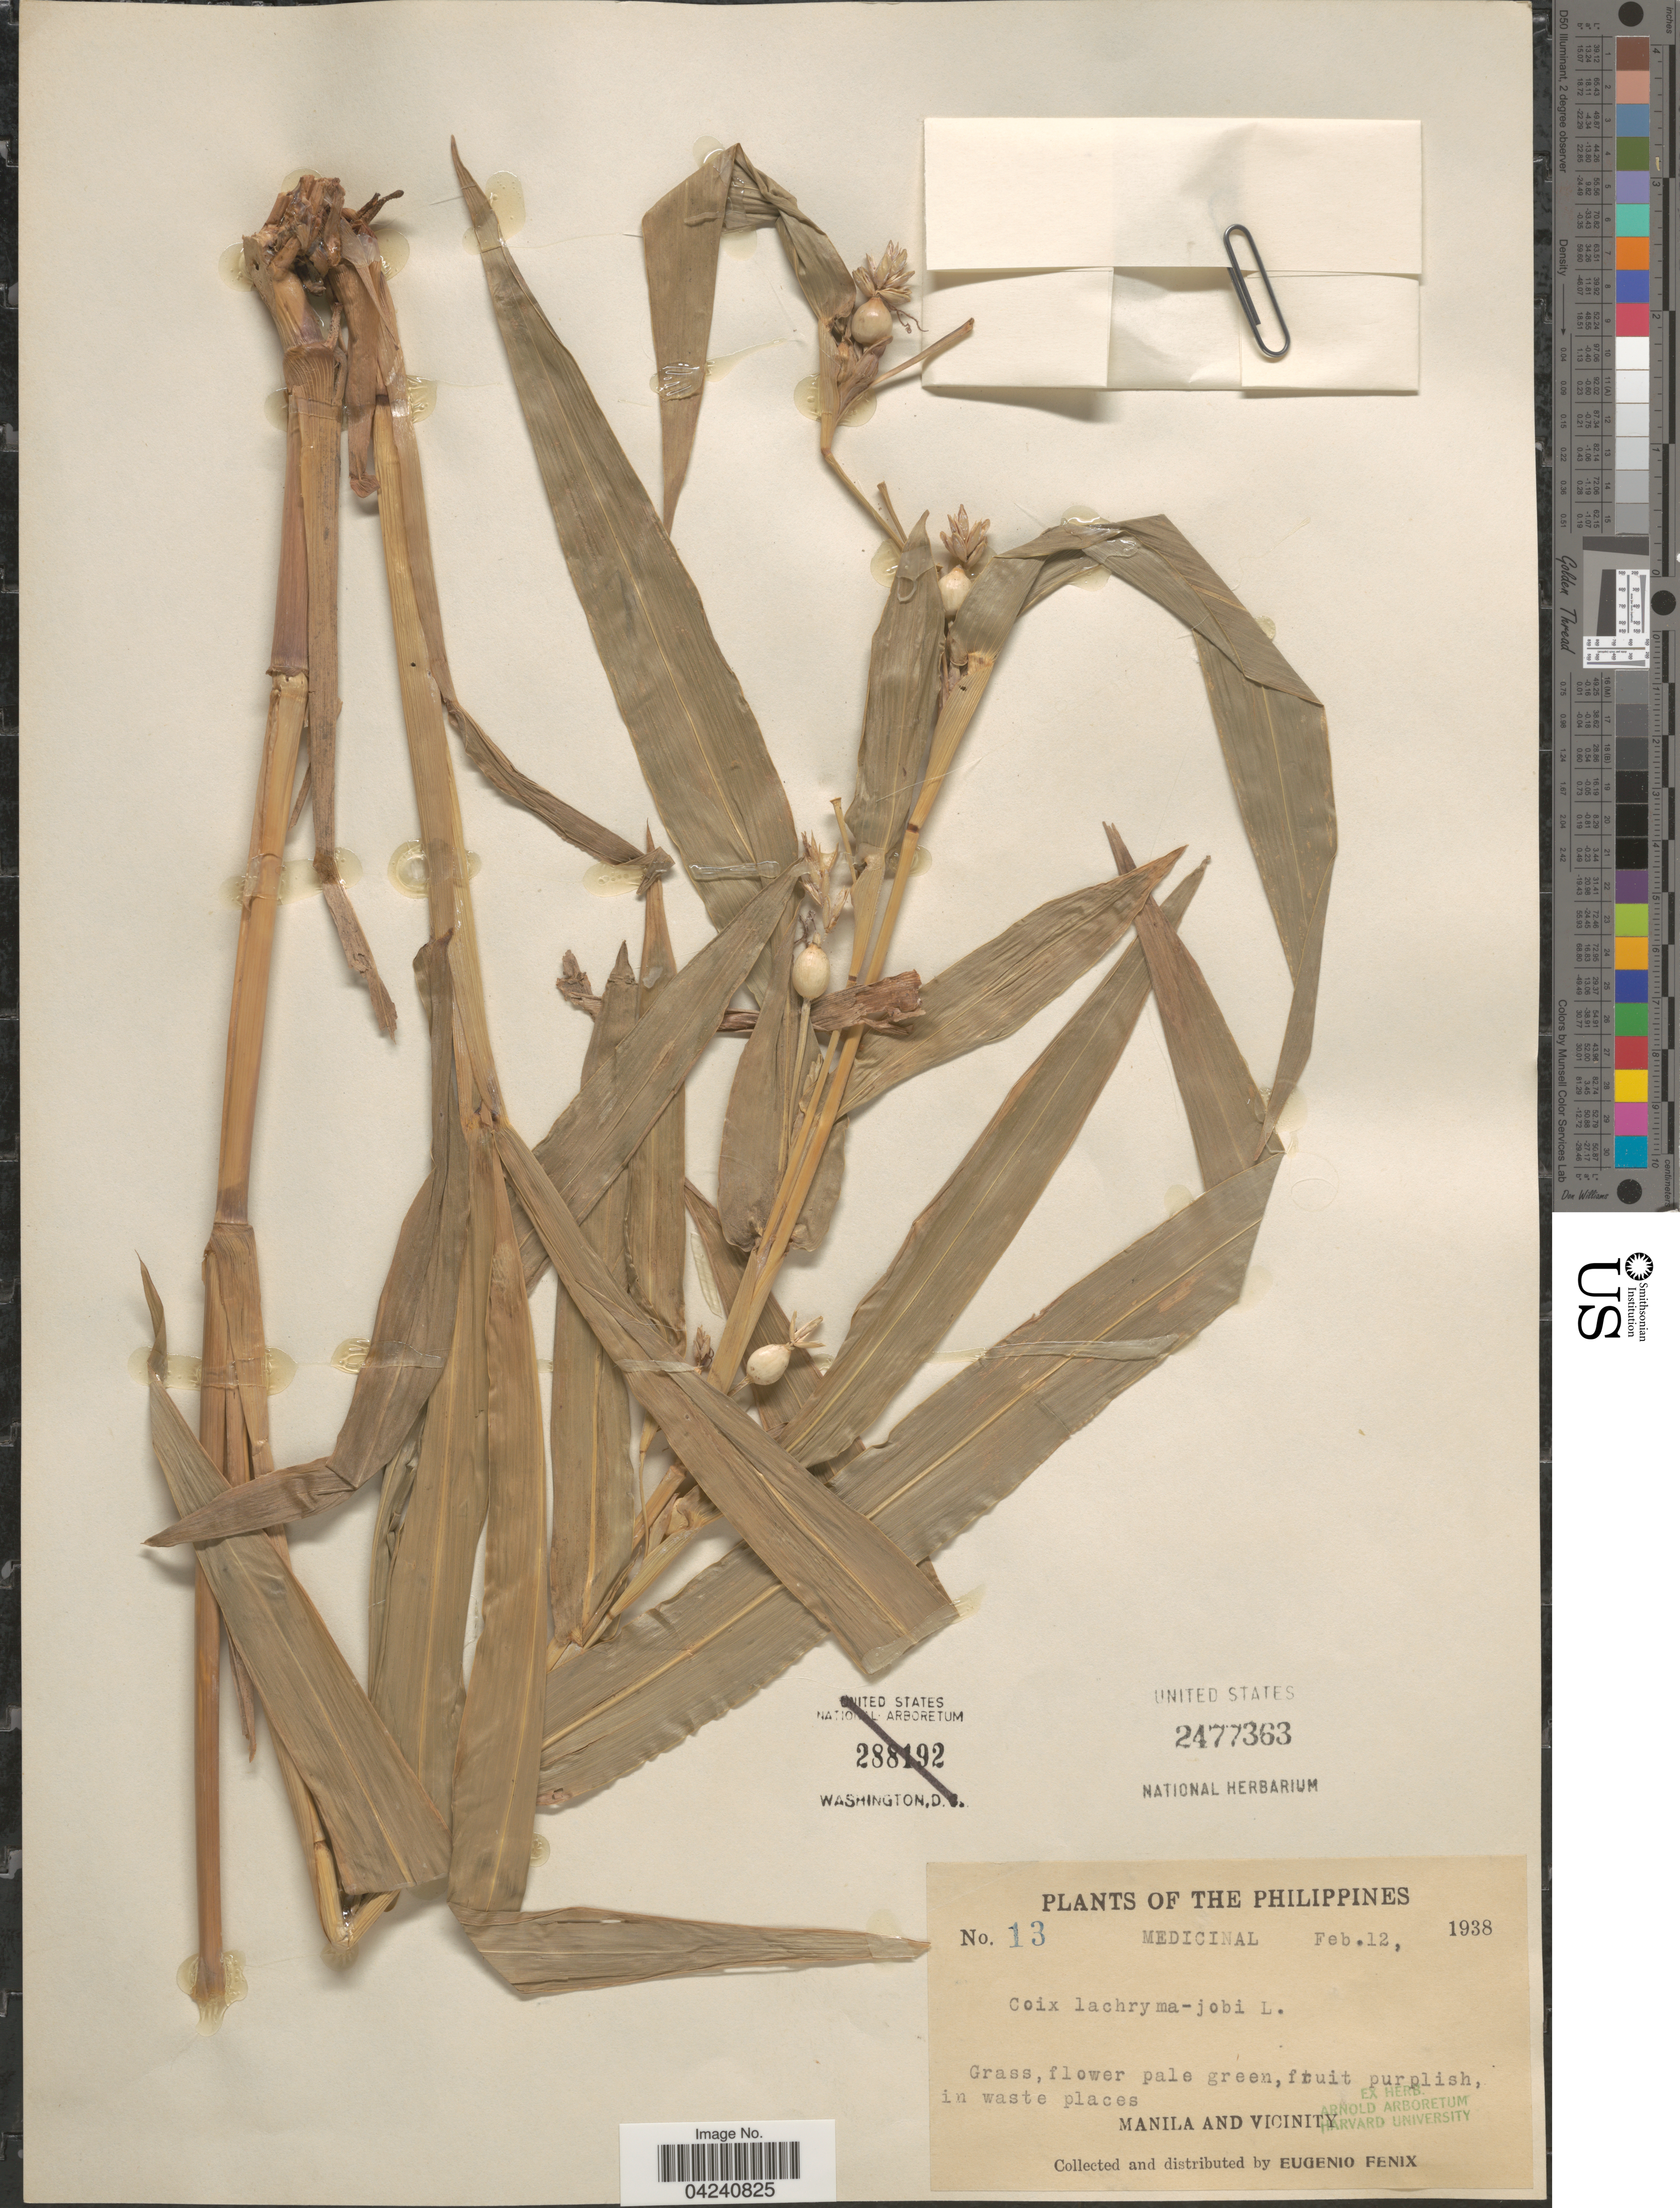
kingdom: Plantae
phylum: Tracheophyta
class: Liliopsida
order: Poales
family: Poaceae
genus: Coix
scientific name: Coix lacryma-jobi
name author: L.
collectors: E. Fenix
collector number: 13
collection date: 1938-02-12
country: Philippines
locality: Manila and vicinity.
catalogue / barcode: US 2477363